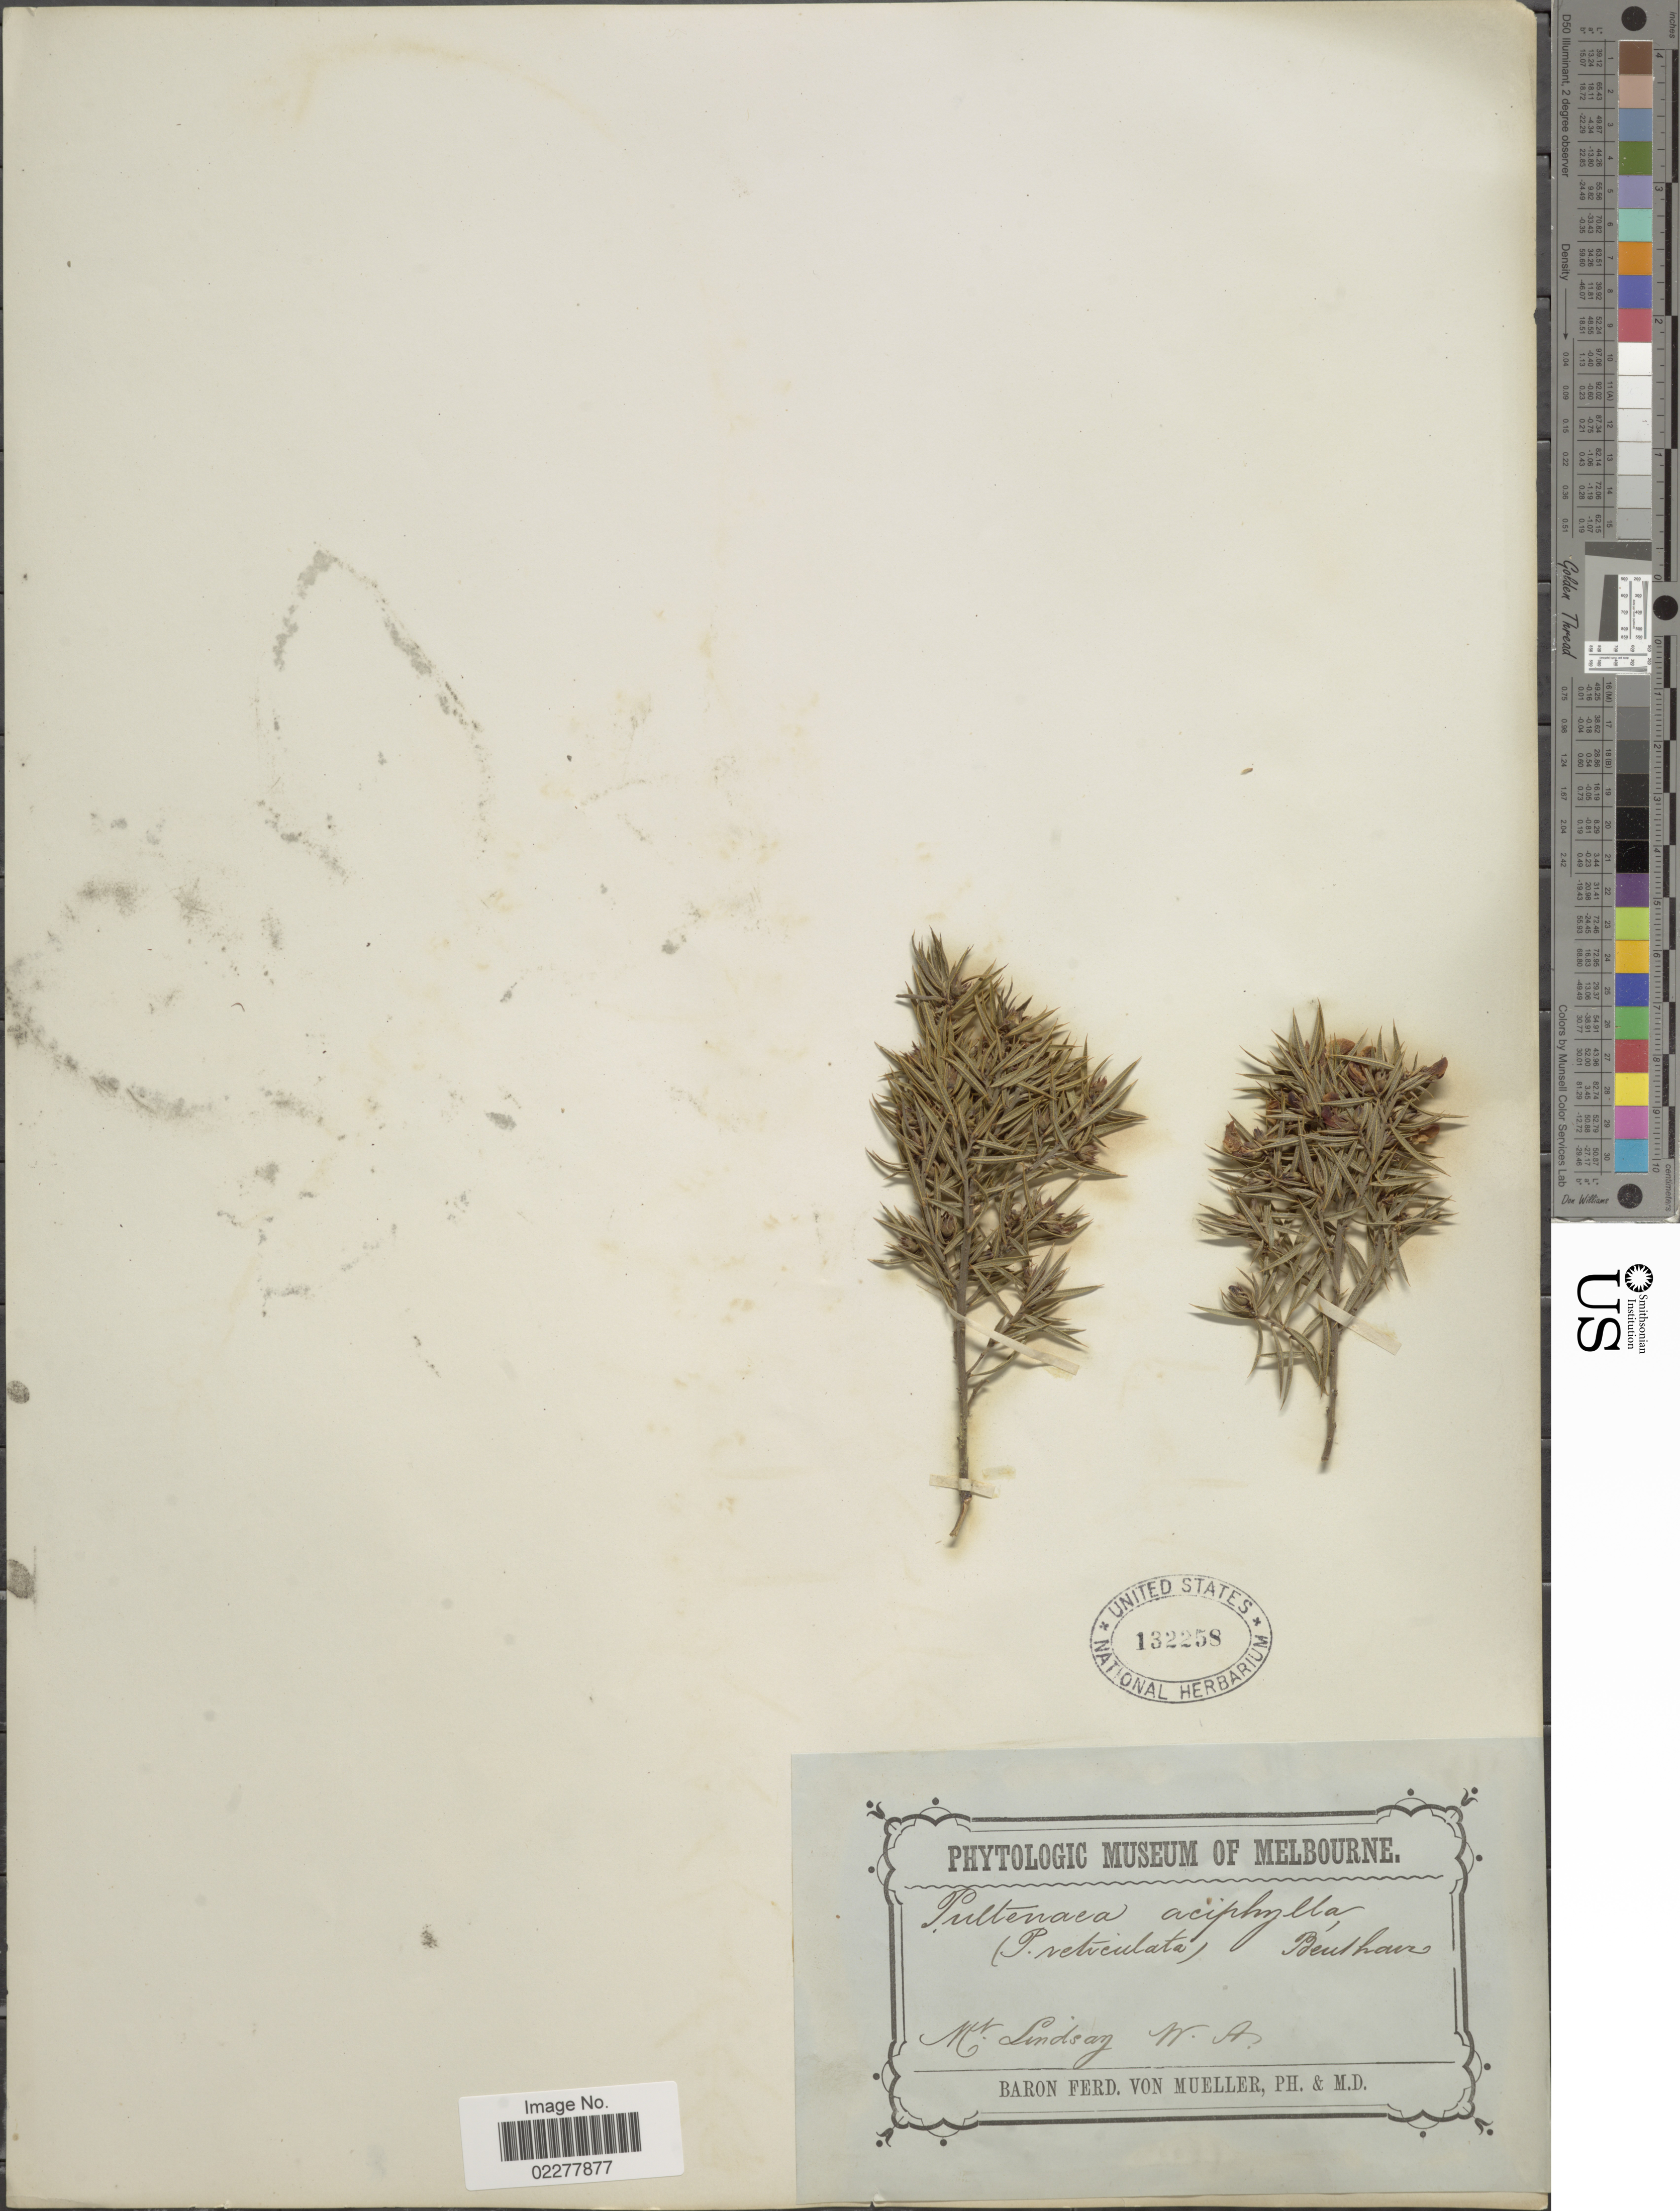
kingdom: Plantae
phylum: Tracheophyta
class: Magnoliopsida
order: Fabales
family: Fabaceae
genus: Pultenaea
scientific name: Pultenaea aciphylla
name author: Benth.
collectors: F. von Mueller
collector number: s,n.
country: Australia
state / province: Western Australia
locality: Mt. Lindsay. W.A.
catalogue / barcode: US 132258